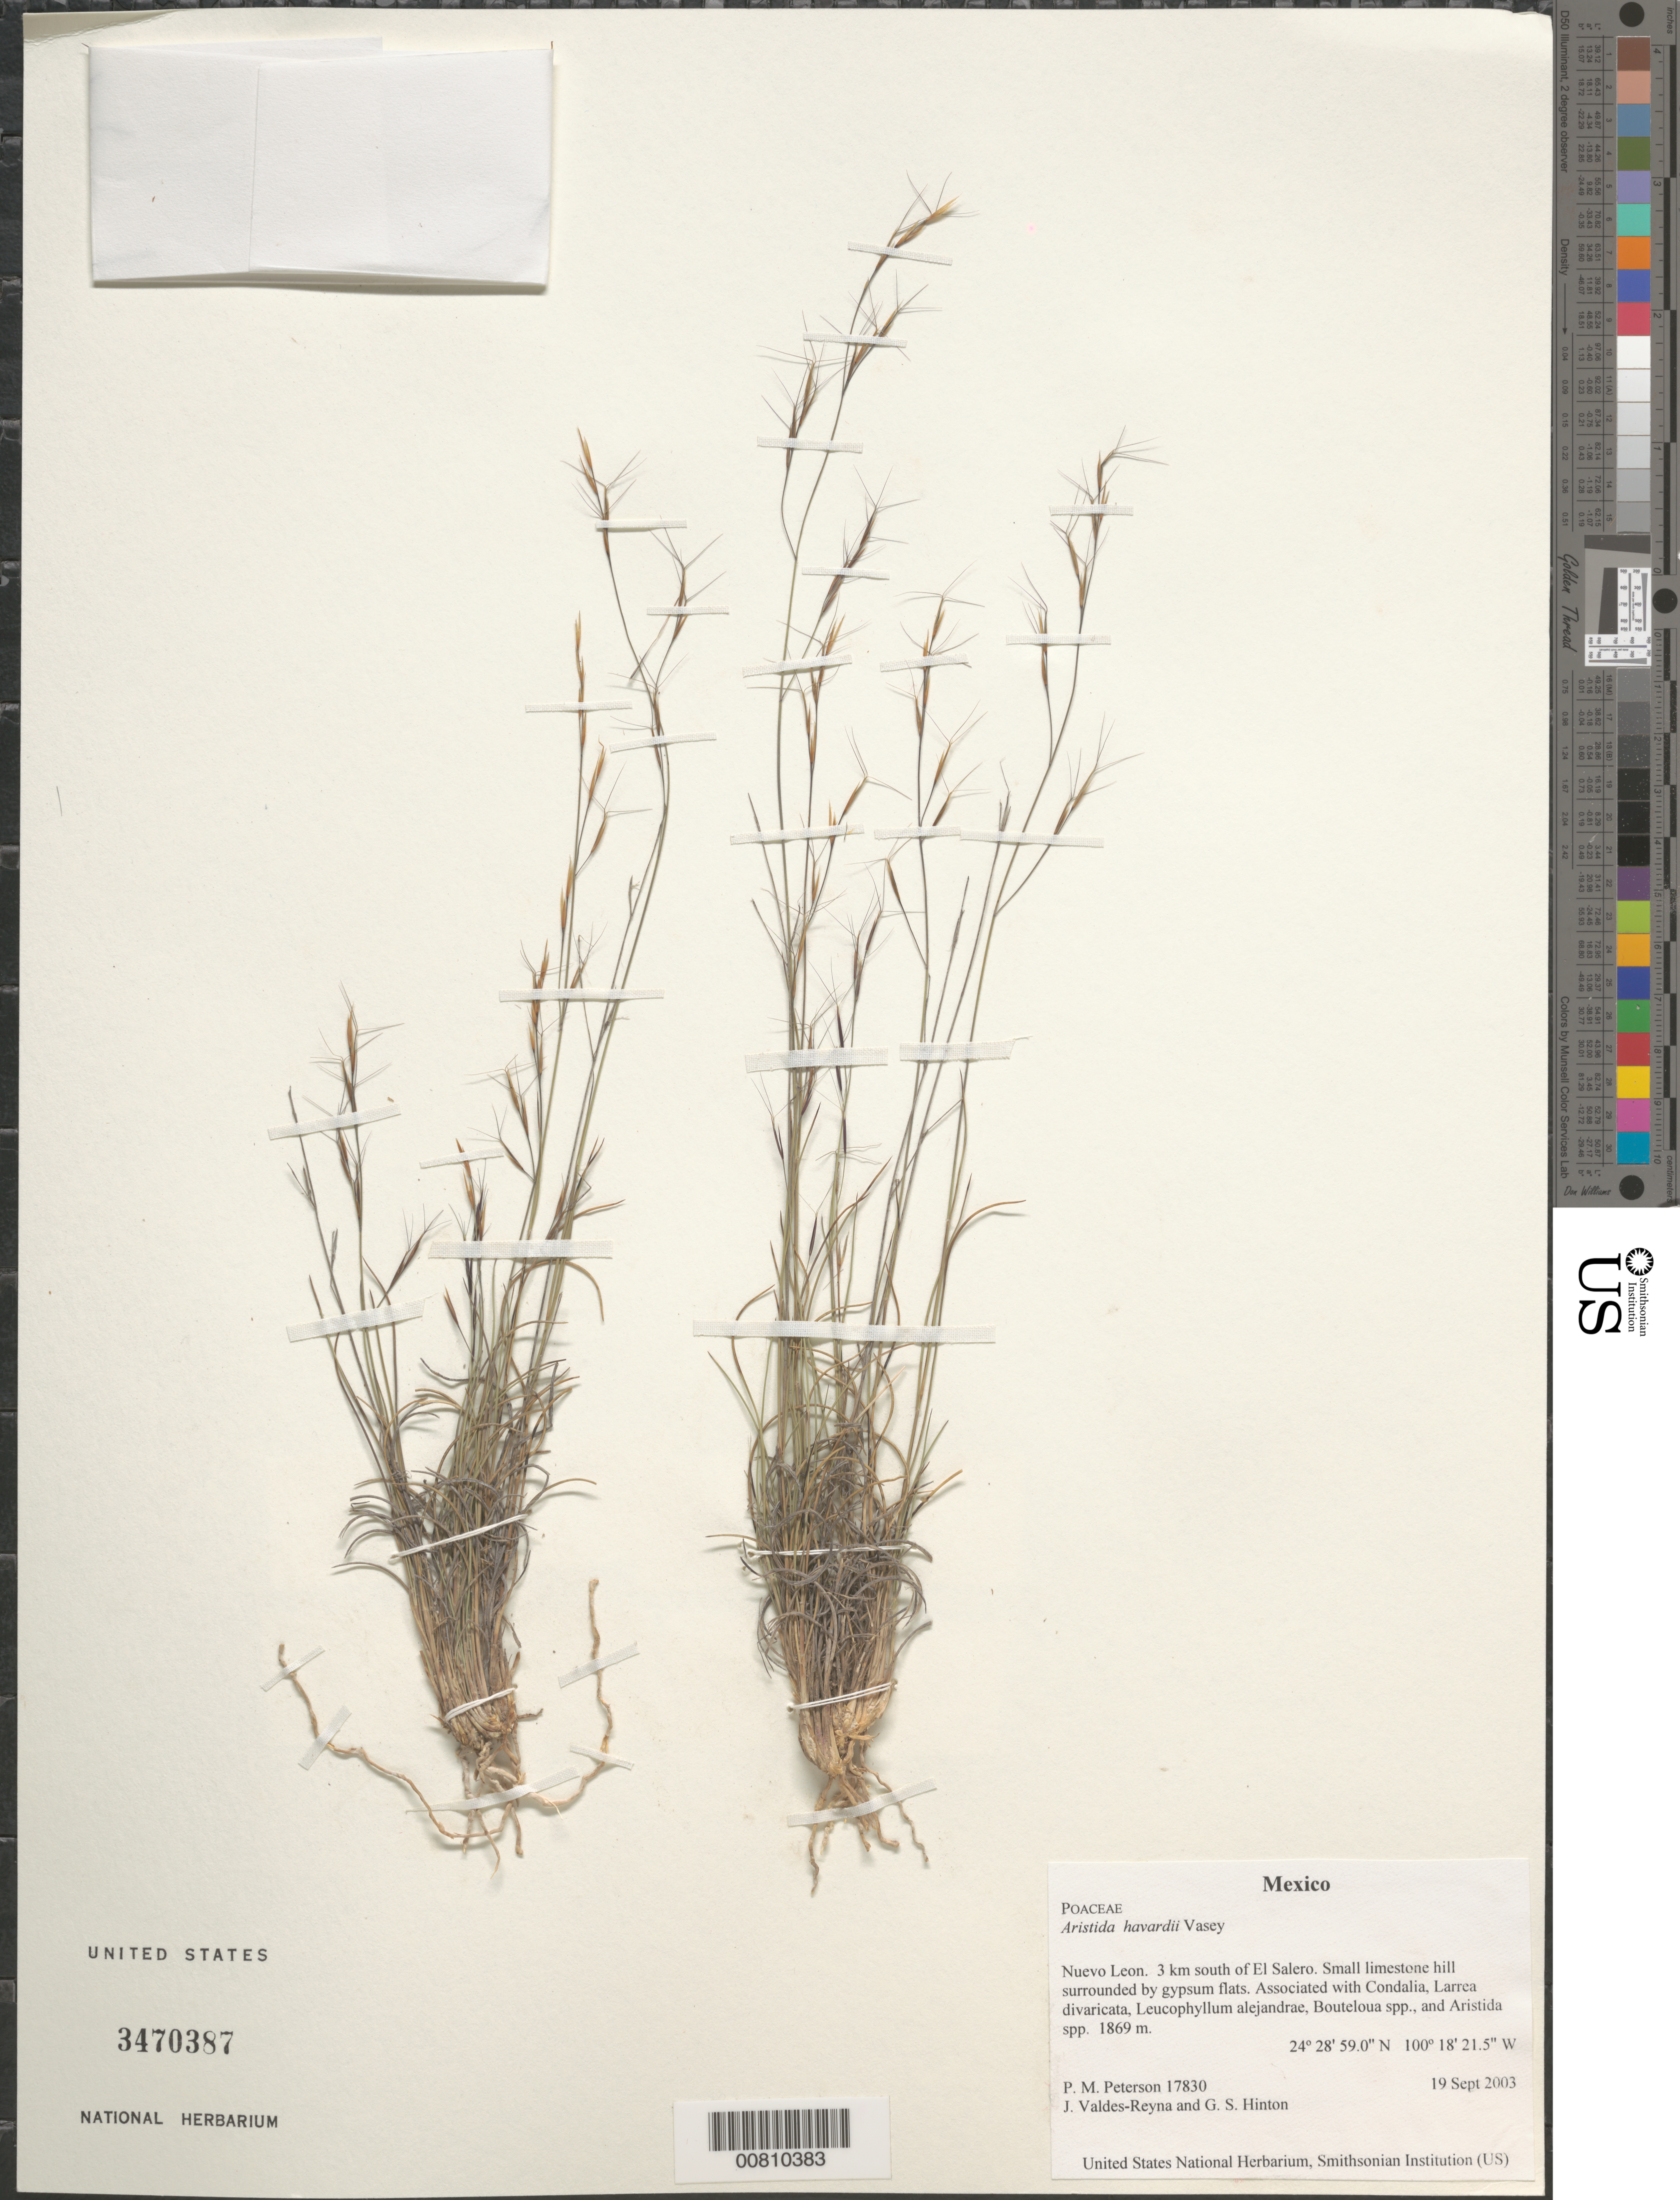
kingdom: Plantae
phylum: Tracheophyta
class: Liliopsida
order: Poales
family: Poaceae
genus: Aristida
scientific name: Aristida havardii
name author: Vasey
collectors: P. M. Peterson, J. Valdés-Reyna & H. Hinton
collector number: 17830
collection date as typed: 19 Sep 2003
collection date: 2003-09-19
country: Mexico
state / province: Nuevo León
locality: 3 km south of El Salero. Small limestone hill surrounded by gypsum flats. Associated with Condalia, Larrea divaricata, Leucophyllum alejandrae, Bouteloua spp., and Aristida spp.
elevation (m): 1869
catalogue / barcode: US 3470387